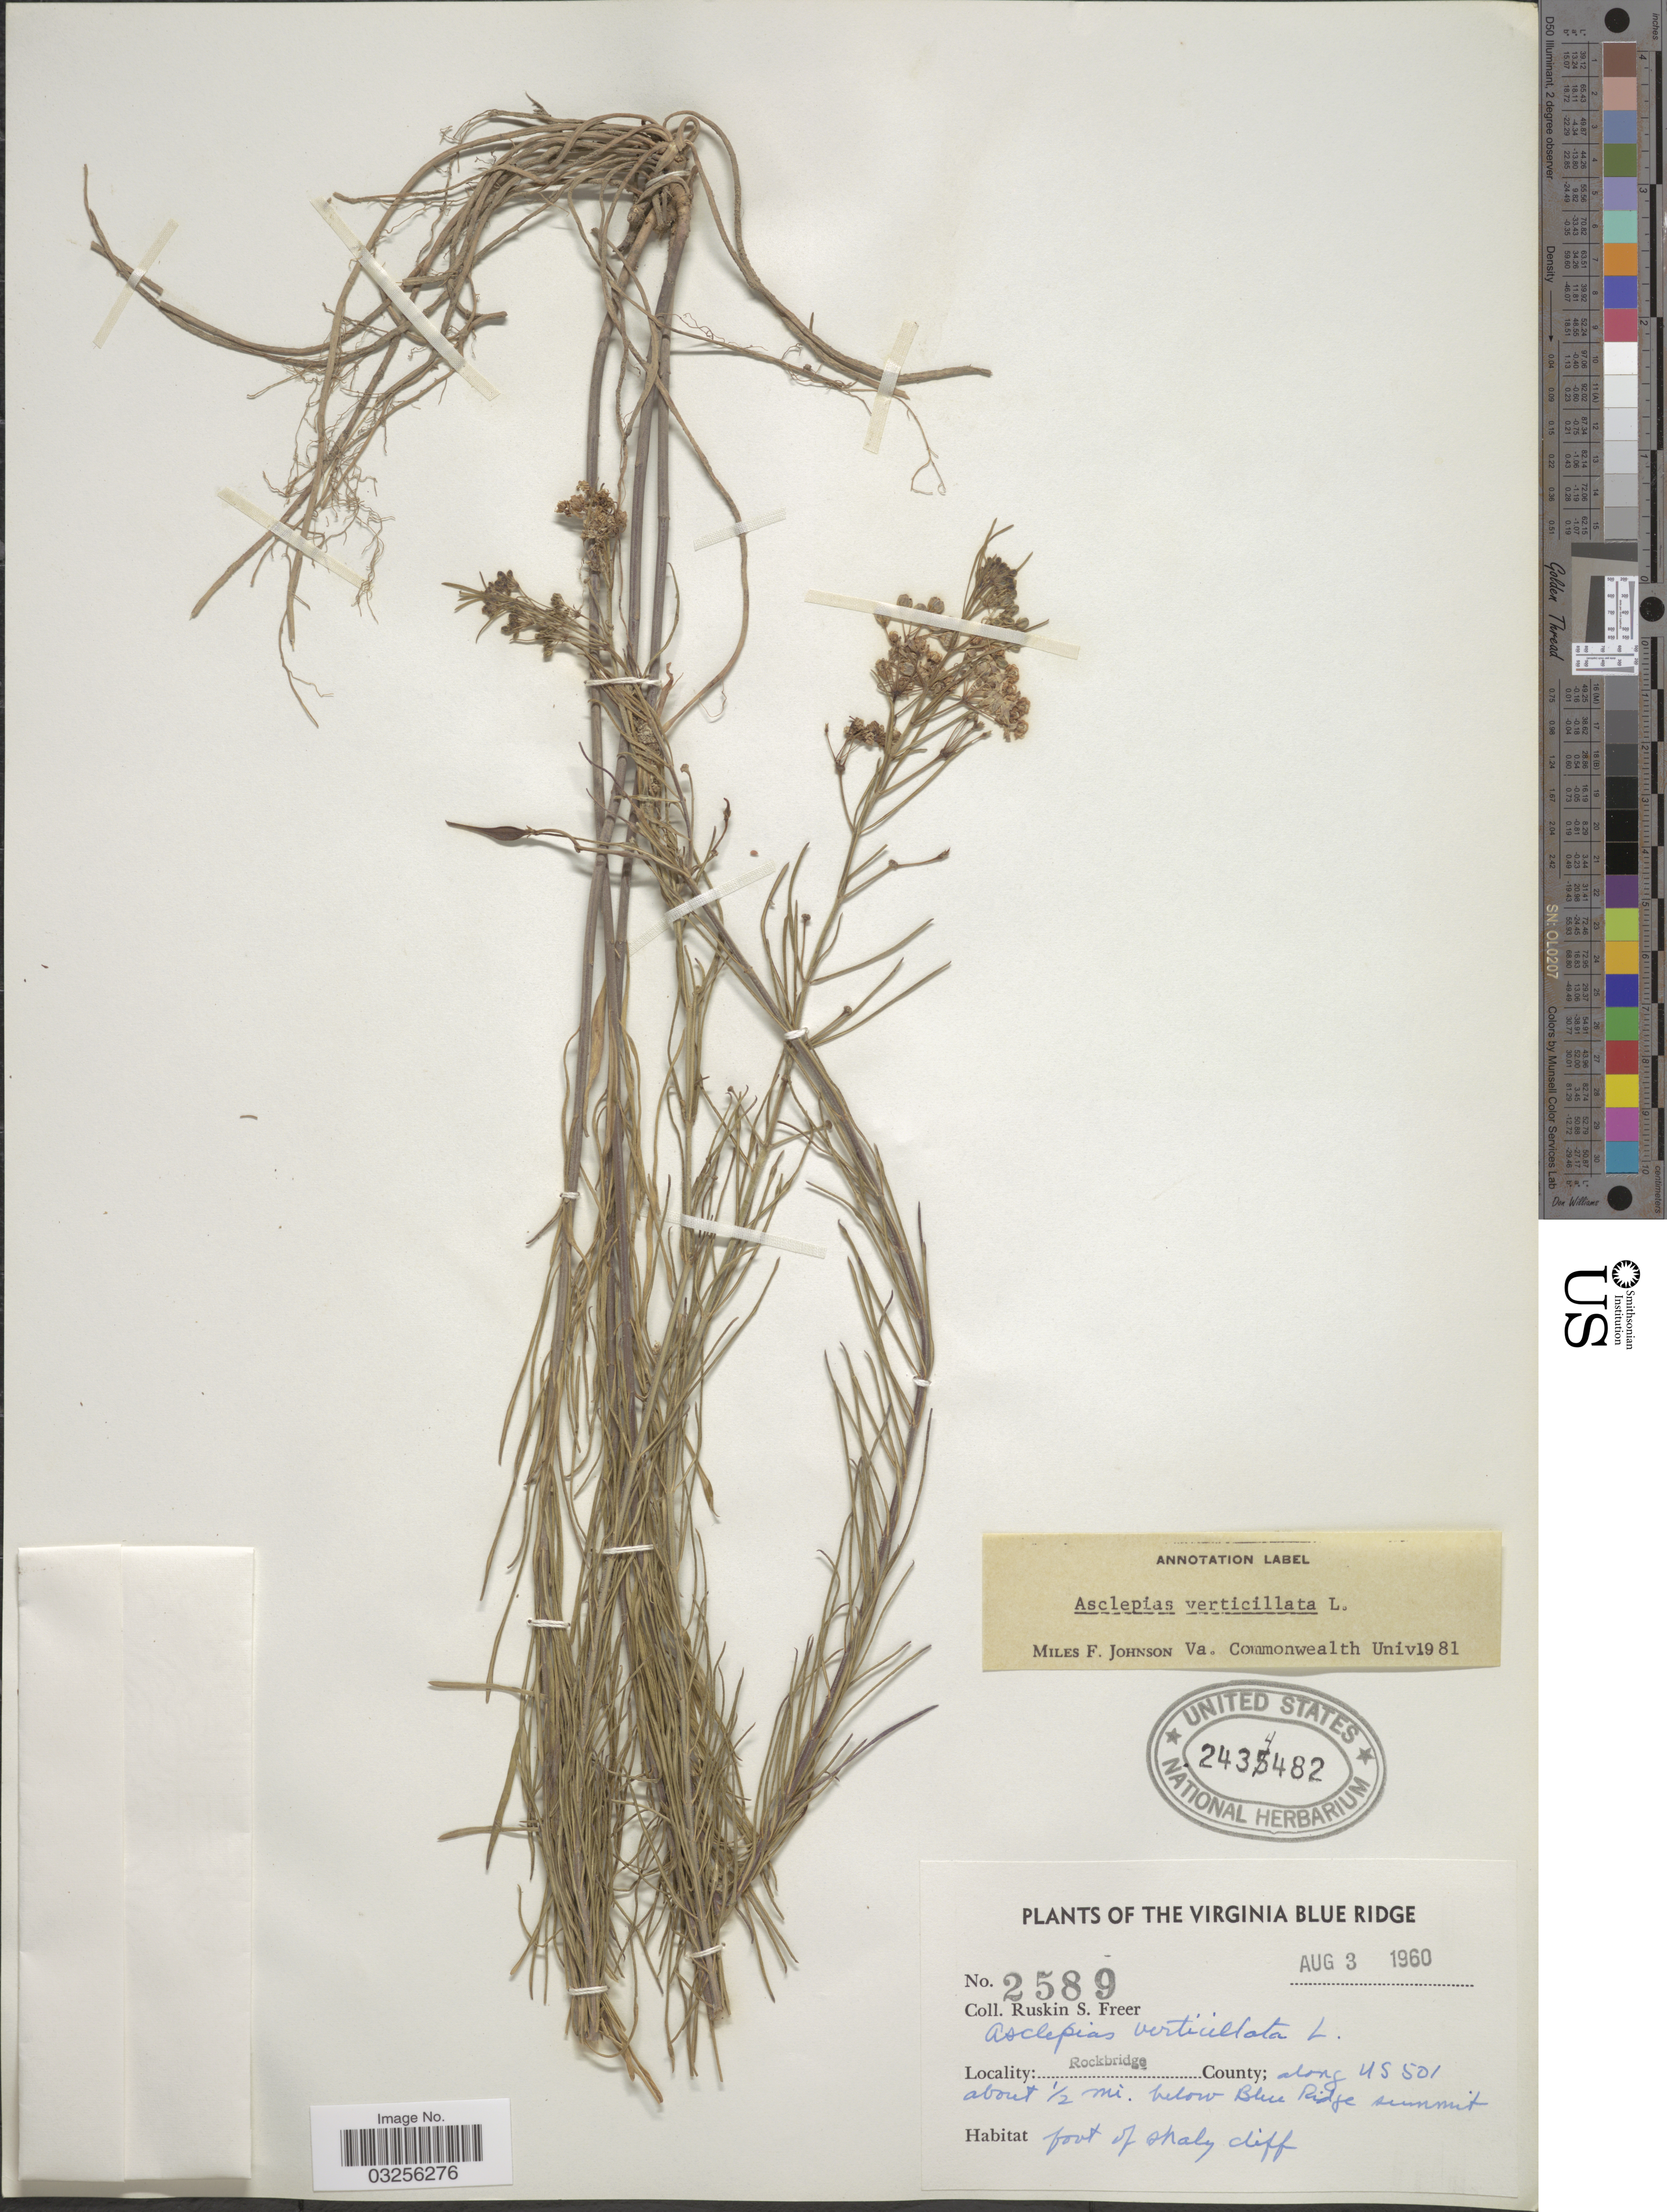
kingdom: Plantae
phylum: Tracheophyta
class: Magnoliopsida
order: Gentianales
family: Apocynaceae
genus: Asclepias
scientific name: Asclepias verticillata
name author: L.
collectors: R. Freer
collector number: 2589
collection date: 1960-08-03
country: United States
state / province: Virginia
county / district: Rockbridge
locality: Virginia Blue Ridge. Rockbridge County; along US 501 about ½ mi. below Blue Ridge summit.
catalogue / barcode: US 2434482